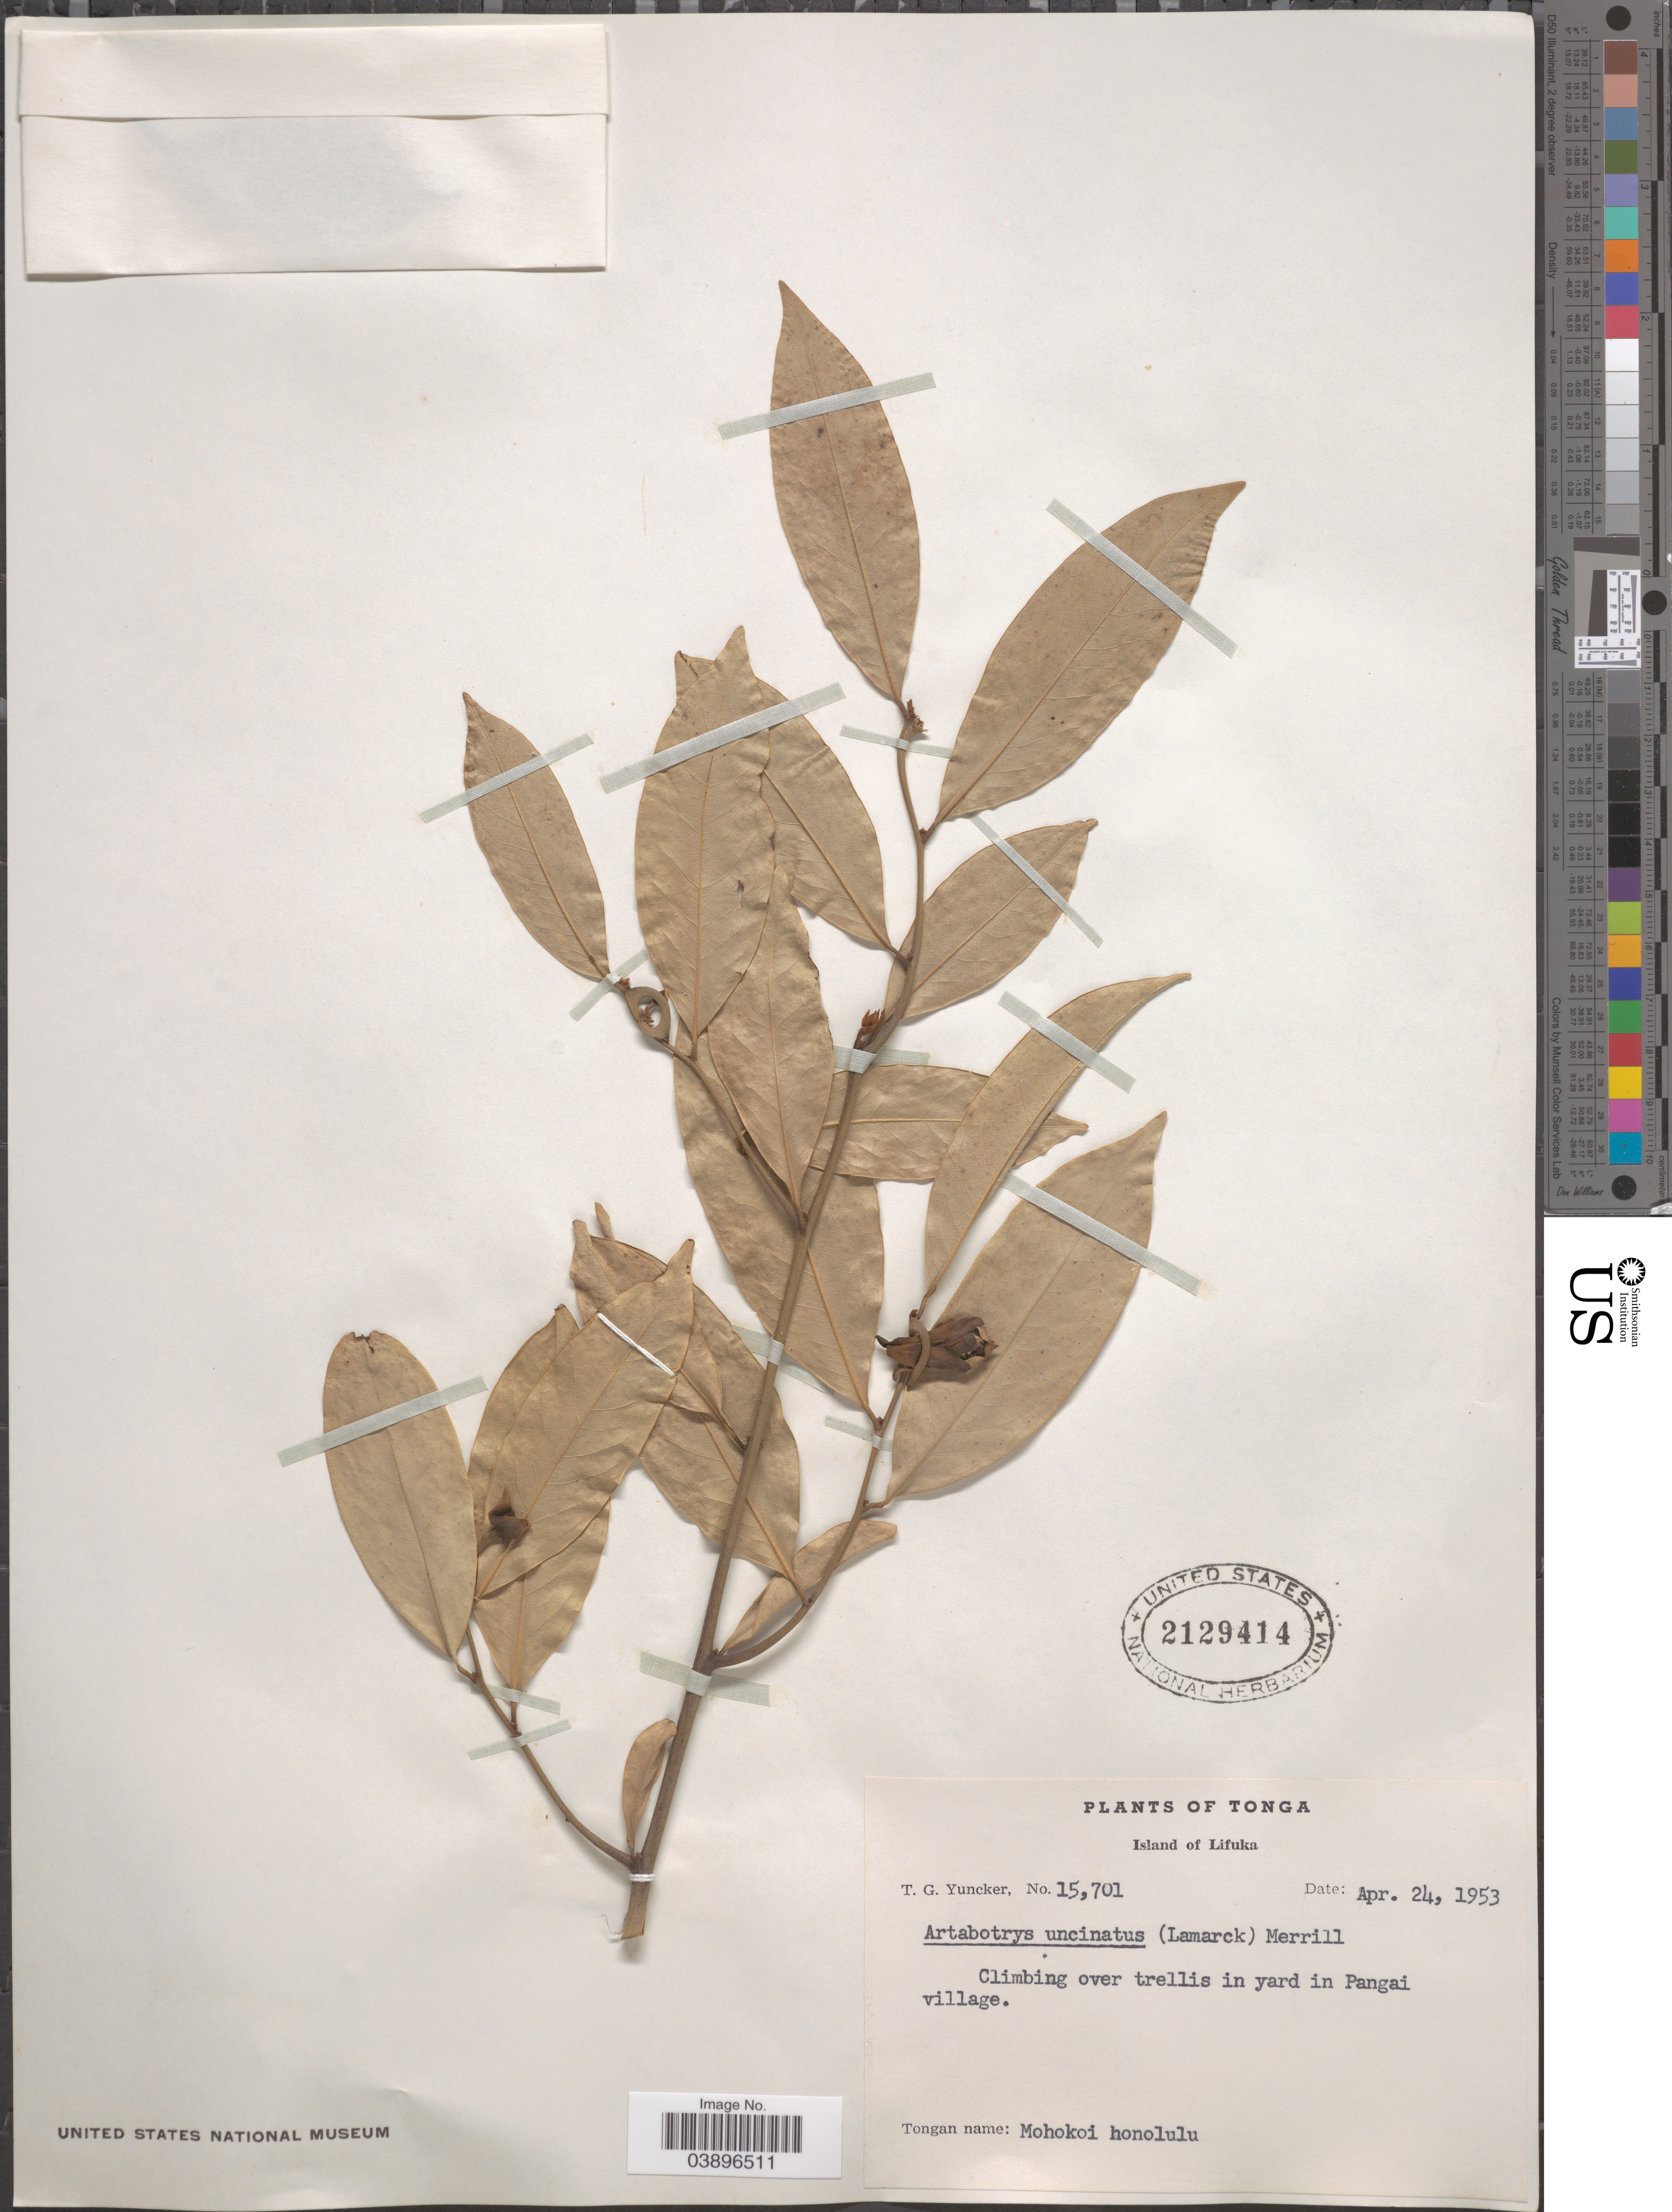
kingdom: Plantae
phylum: Tracheophyta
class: Magnoliopsida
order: Magnoliales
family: Annonaceae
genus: Artabotrys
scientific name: Artabotrys uncinatus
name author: (Lam.) Merr.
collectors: T. G. Yuncker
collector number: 15701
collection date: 1953-04-24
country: Tonga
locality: Island of Lifuka. Climbing over trellis in yard in Pangai village.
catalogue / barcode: US 2129414